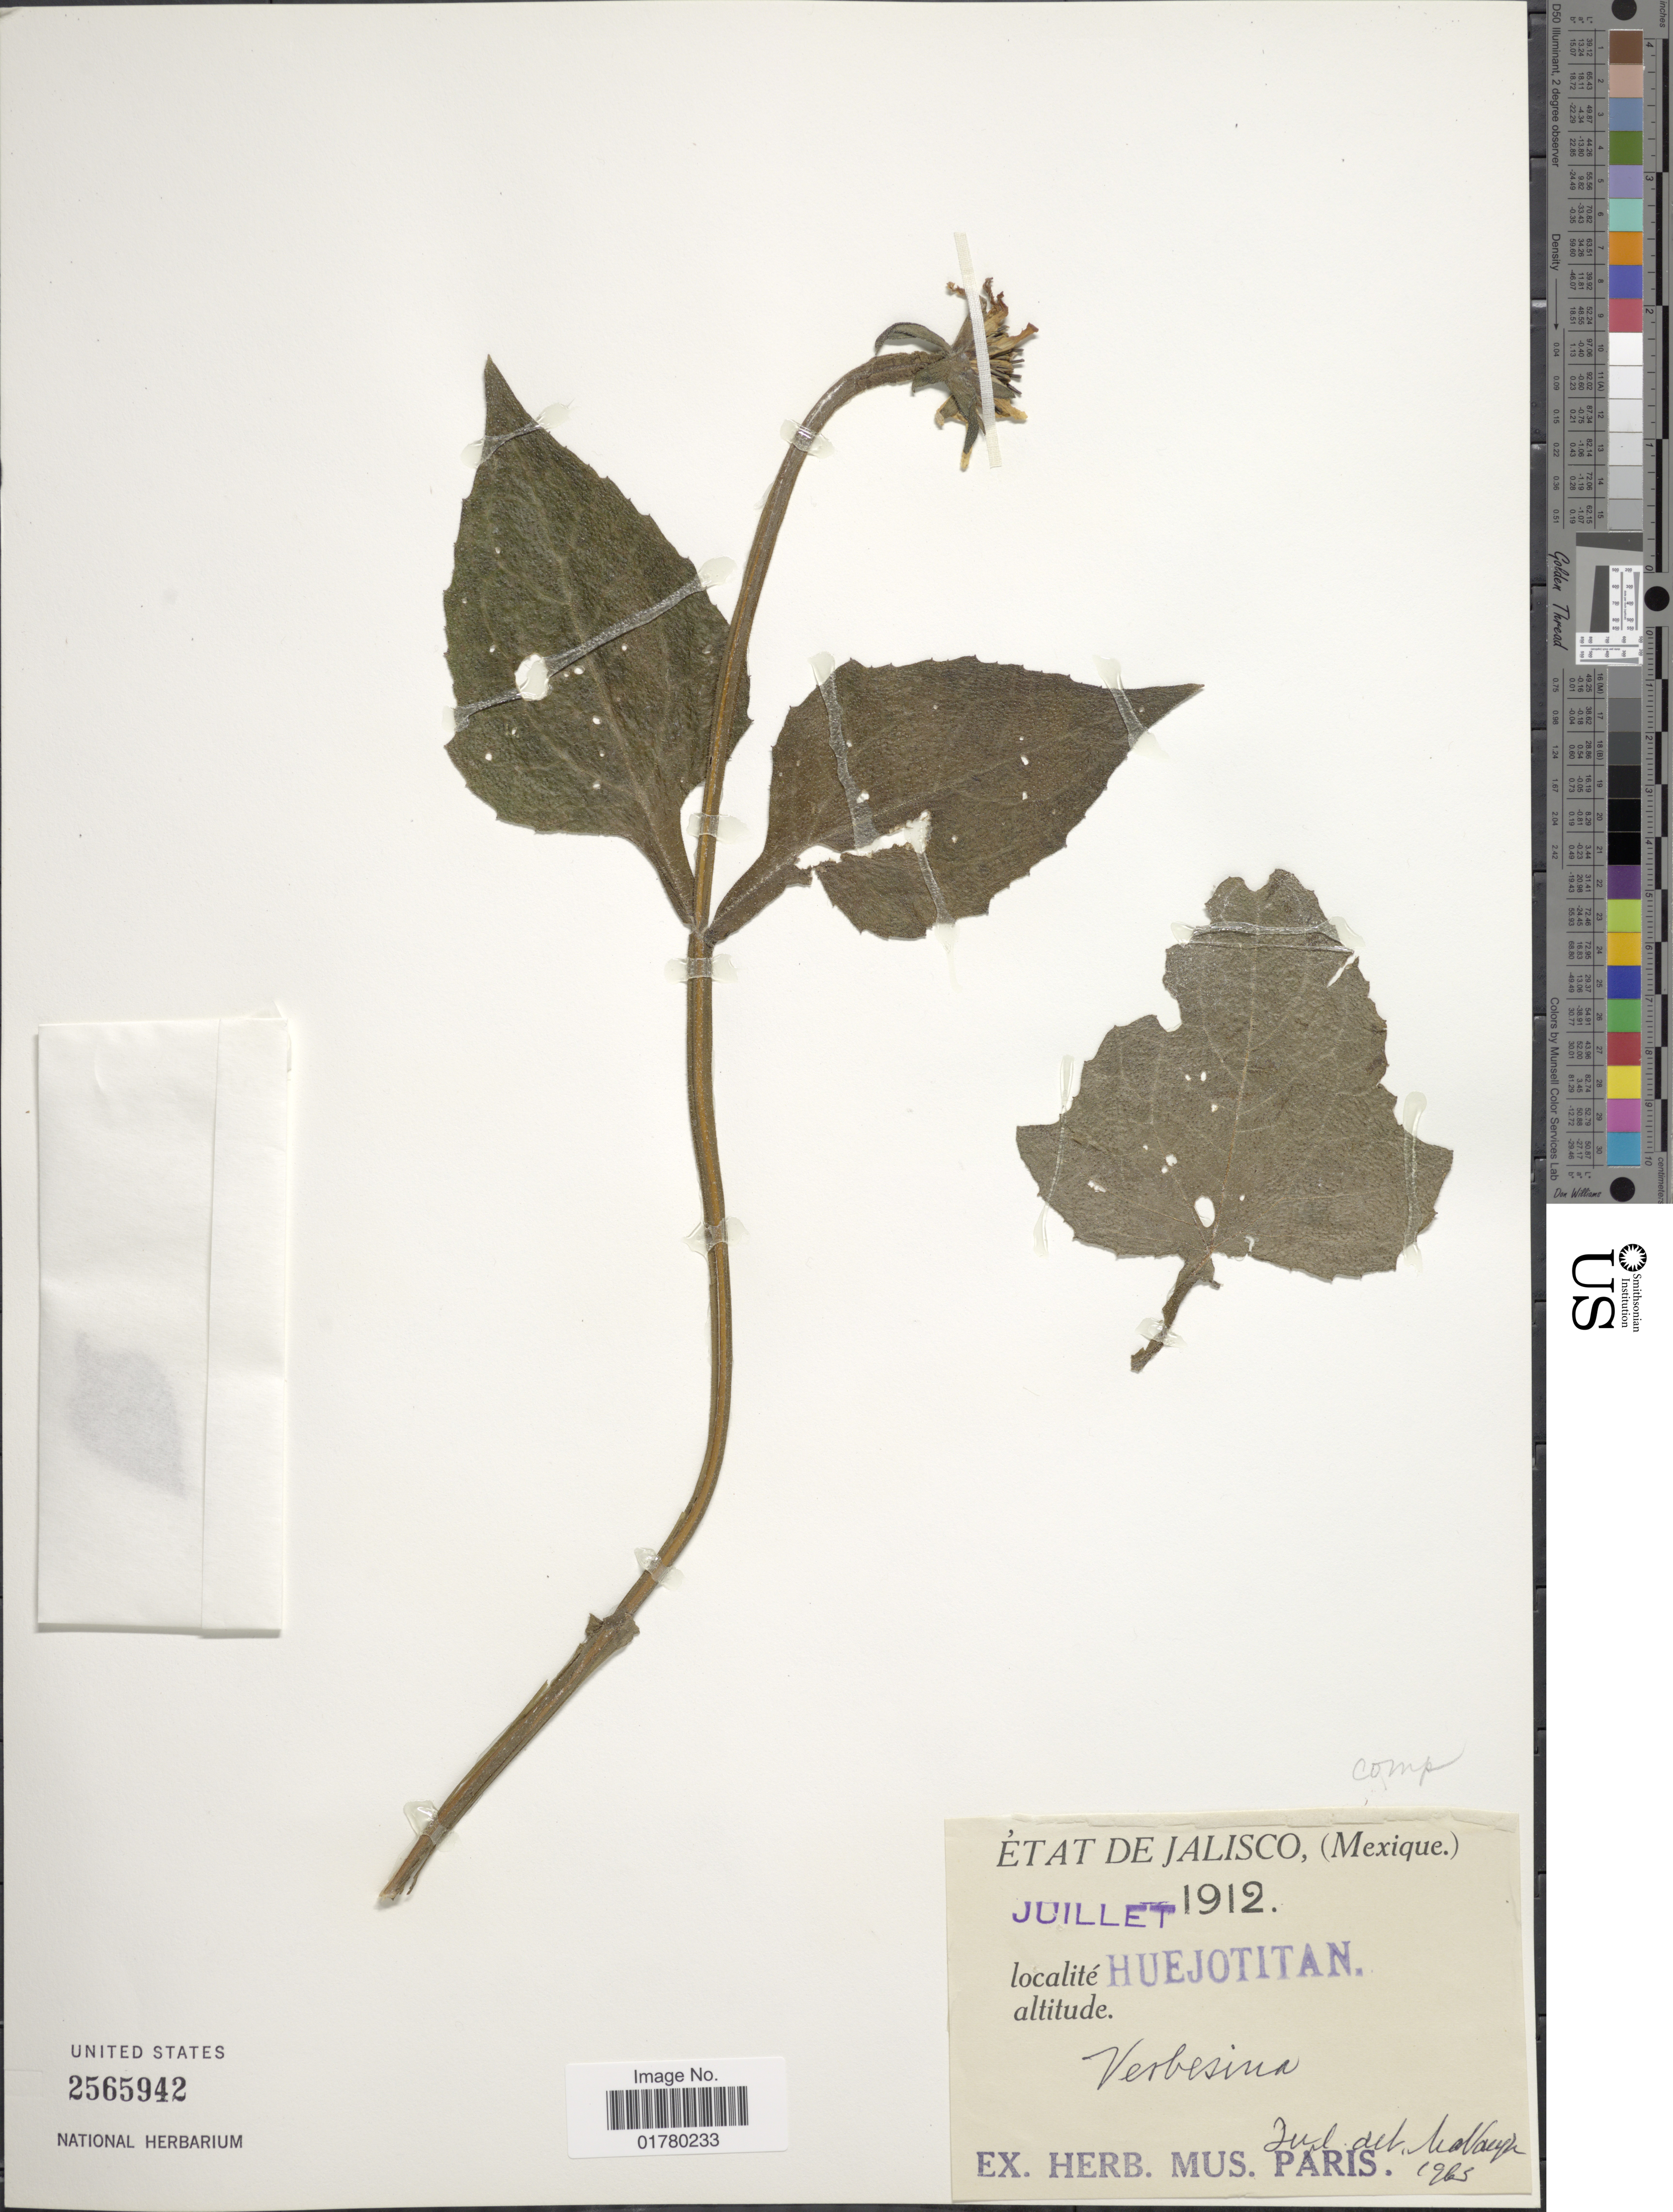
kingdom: Plantae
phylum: Tracheophyta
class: Magnoliopsida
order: Asterales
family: Asteraceae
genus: Verbesina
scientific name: Verbesina tetraptera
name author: (Ortega) A. Gray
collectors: ex herb. Mus. Paris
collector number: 1965*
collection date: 1912-07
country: Mexico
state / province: Jalisco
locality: Huejotitan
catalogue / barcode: US 2565942